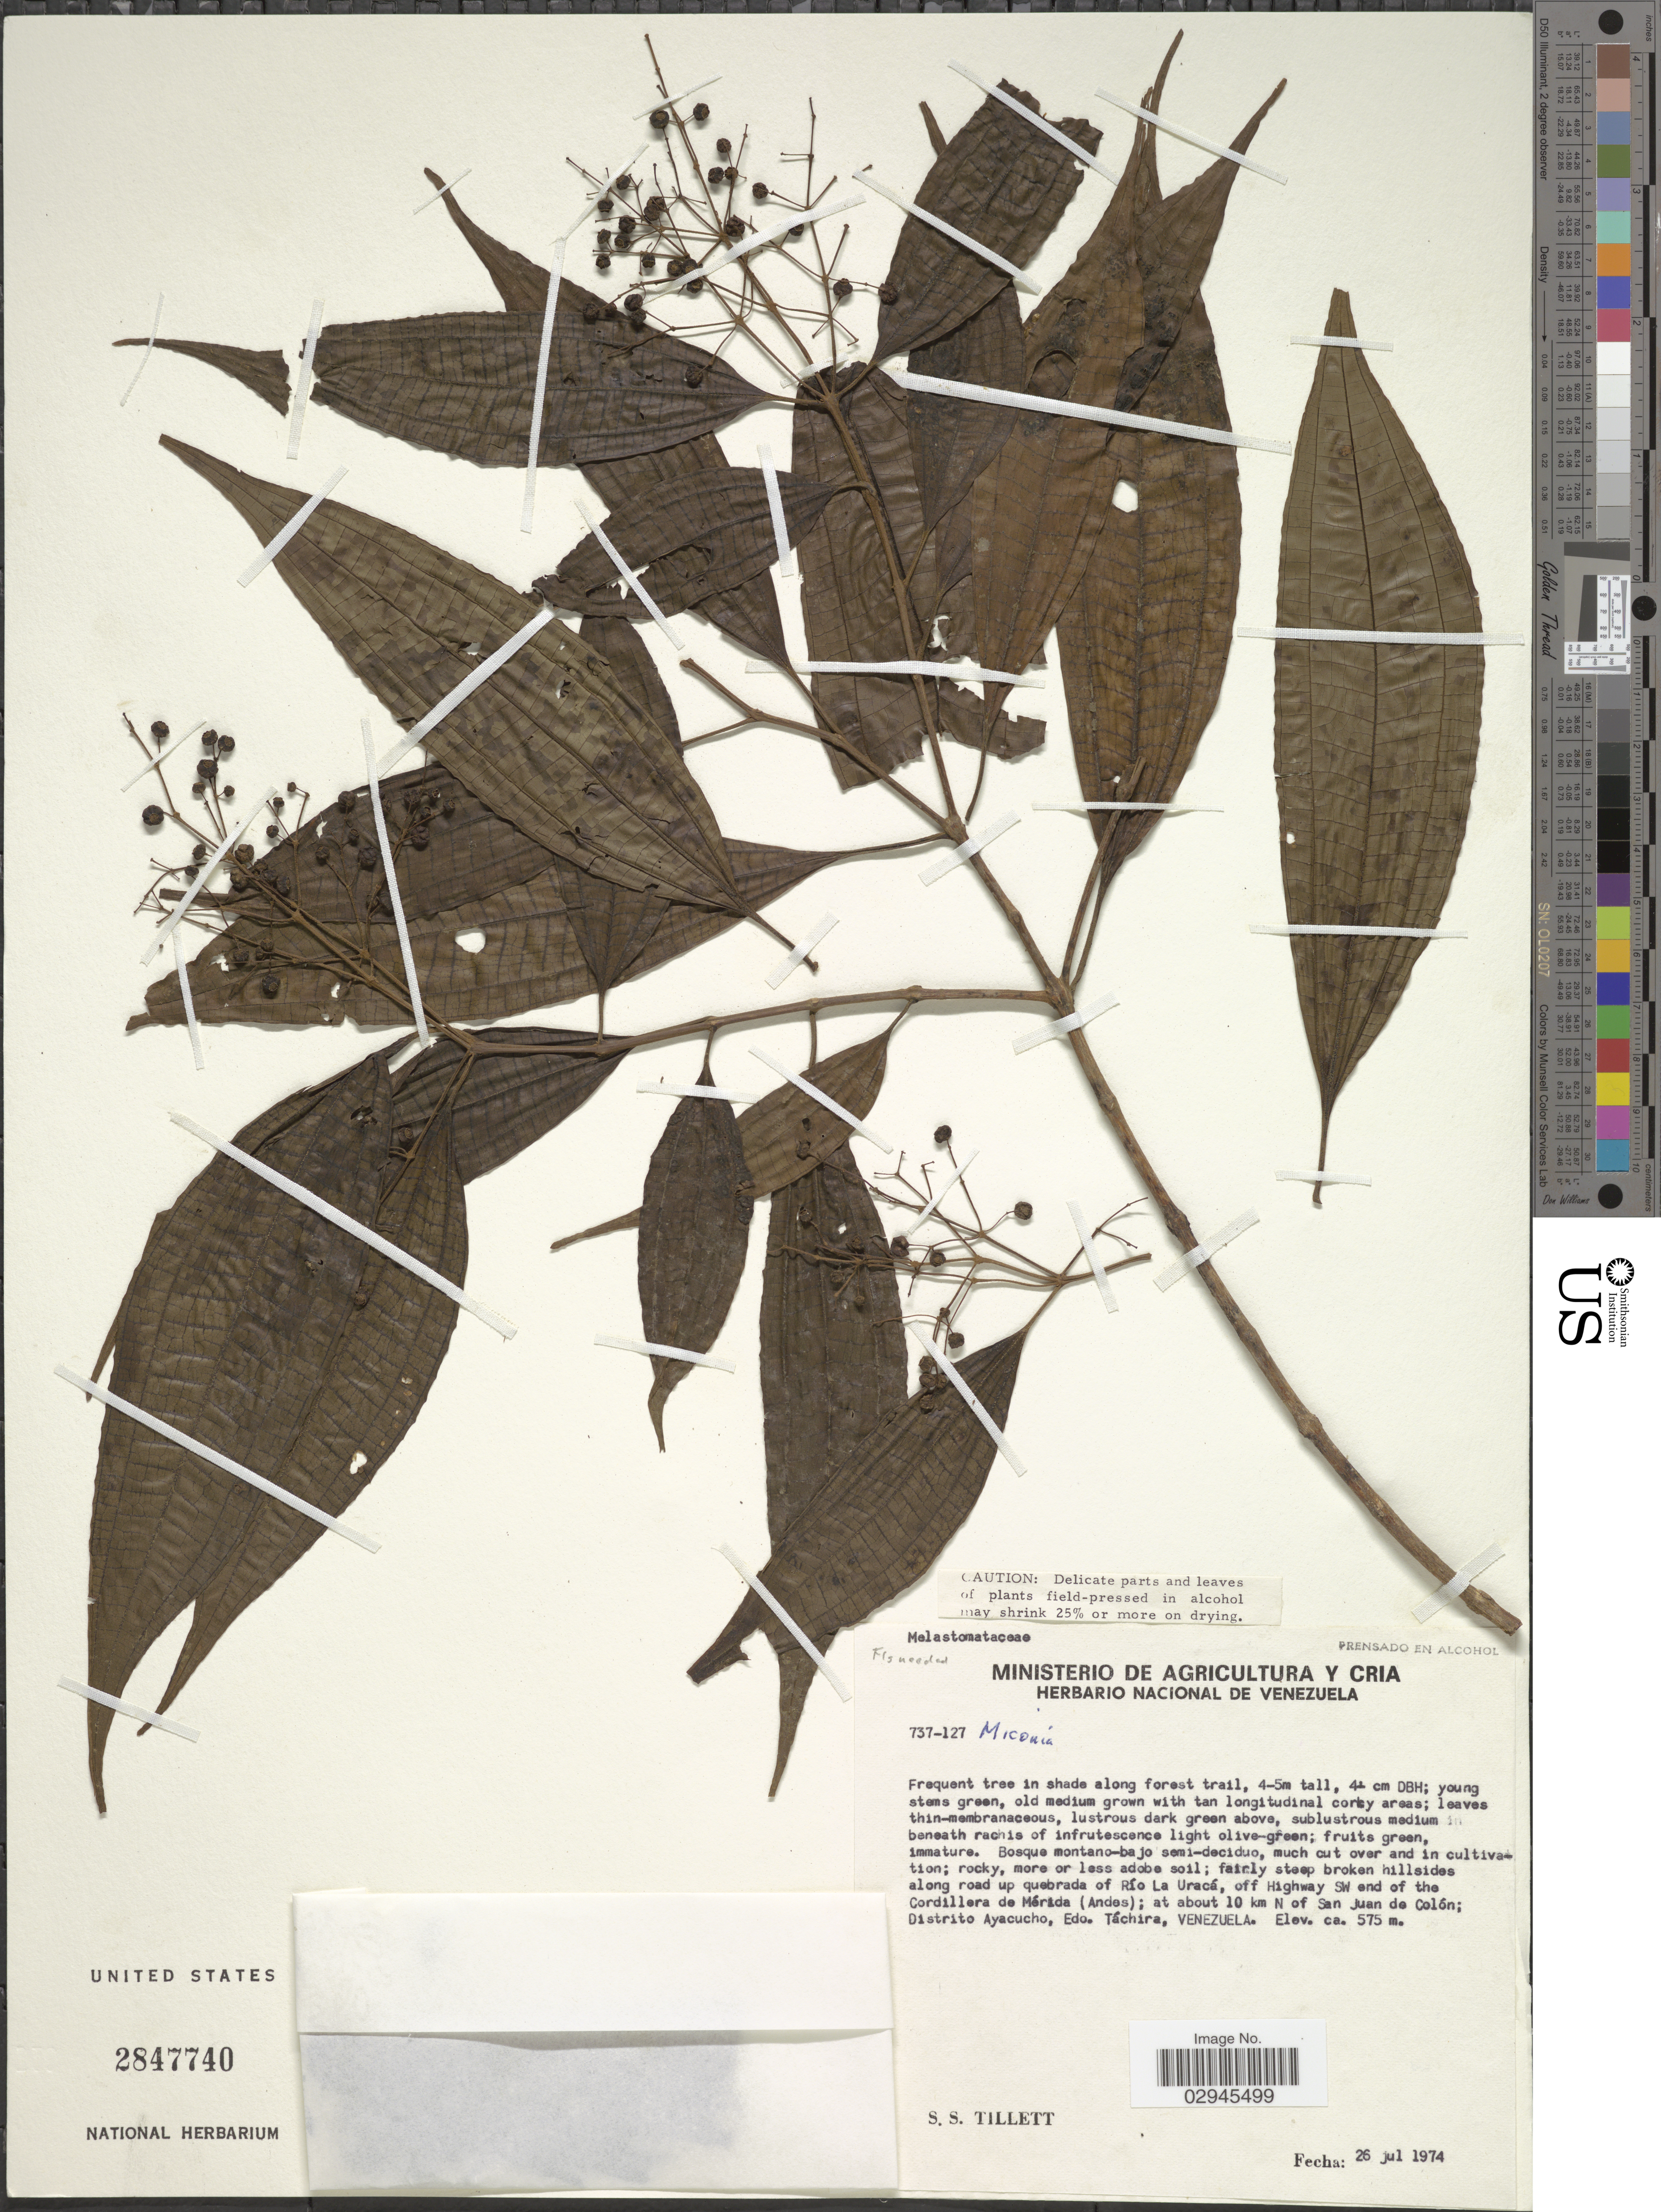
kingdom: Plantae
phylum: Tracheophyta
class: Magnoliopsida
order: Myrtales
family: Melastomataceae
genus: Miconia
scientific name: Miconia sp.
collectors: S. Tillett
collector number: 737-127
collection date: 1974-07-26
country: Venezuela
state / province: Tachira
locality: Along road up quebrada of Río La Uracá, off Highway SW end of the Cordillera de Mérida (Andes); at about 10 km N of San Juan de Colón; Distrito Ayacucho.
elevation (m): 575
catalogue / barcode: US 2847740